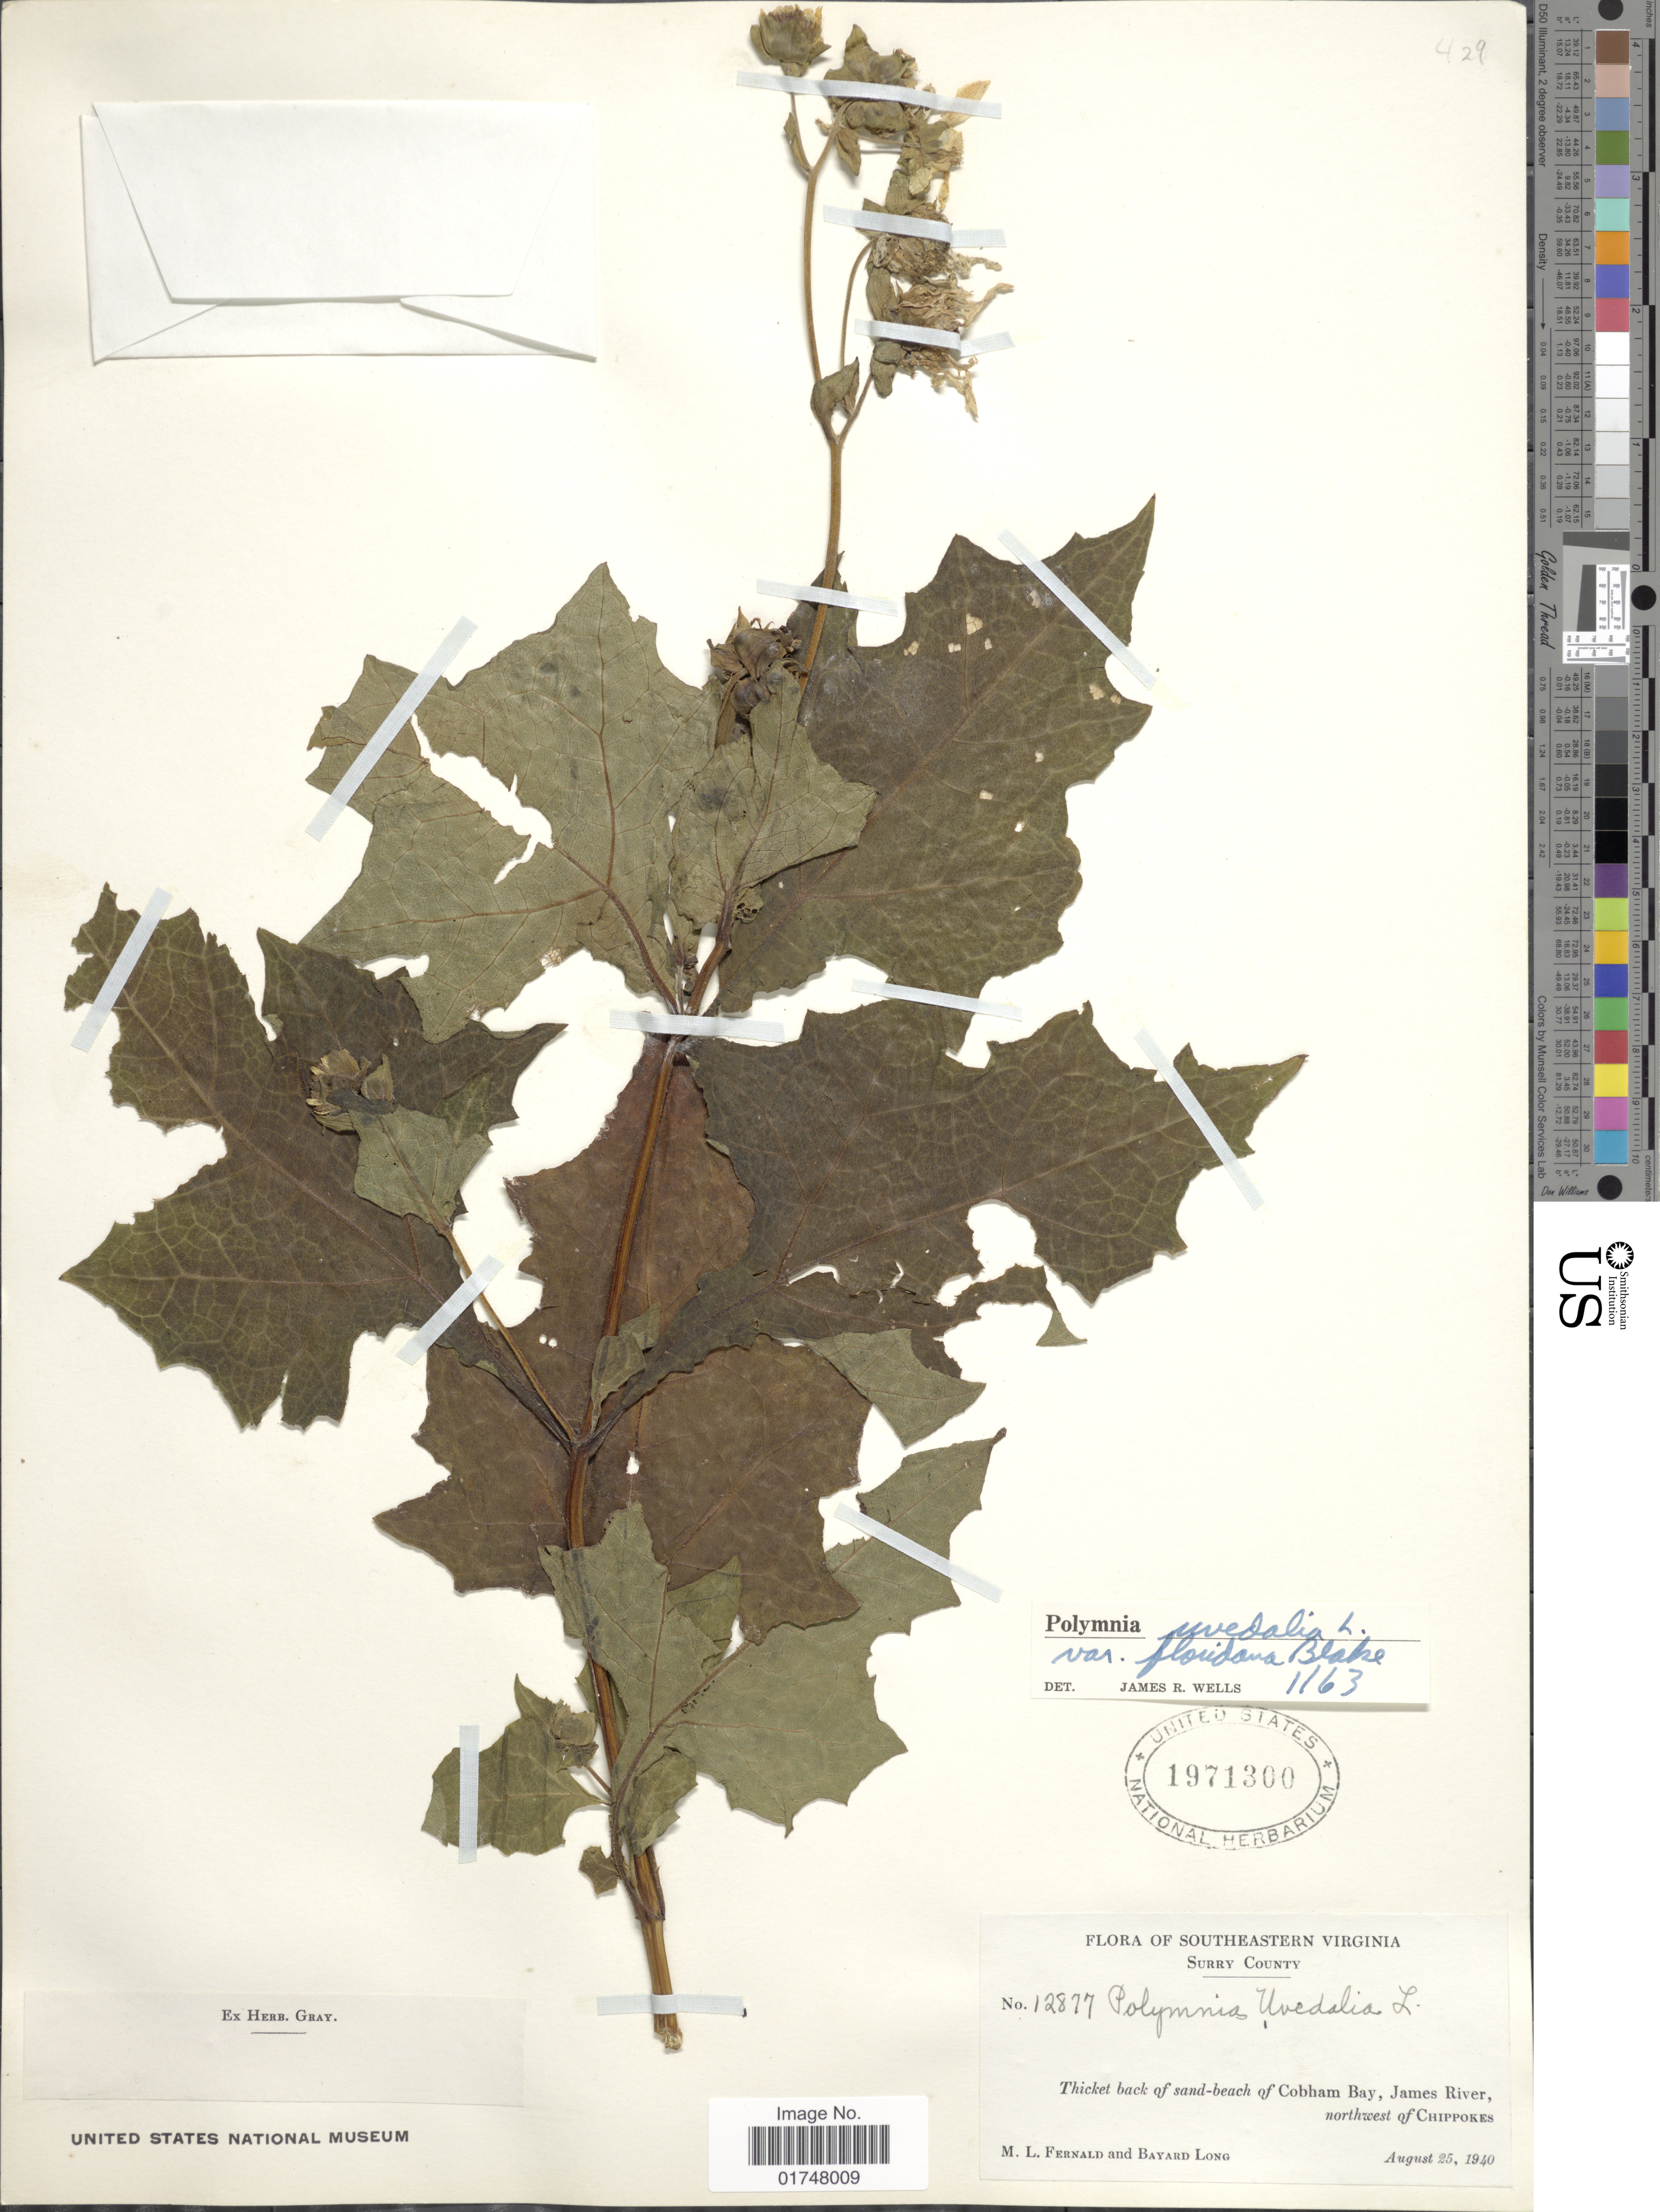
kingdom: Plantae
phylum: Tracheophyta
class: Magnoliopsida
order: Asterales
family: Asteraceae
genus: Smallanthus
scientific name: Smallanthus uvedalia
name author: (L.) Mack. ex Mack.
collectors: M. L. Fernald & B. Long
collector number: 12877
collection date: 1940-08-25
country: United States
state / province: Virginia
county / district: Surry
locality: Southeastern Virginia: Surry County. Thicket back of sand-beach of Cobham Bay, James River, northwest of Chippokes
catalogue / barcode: US 1971300